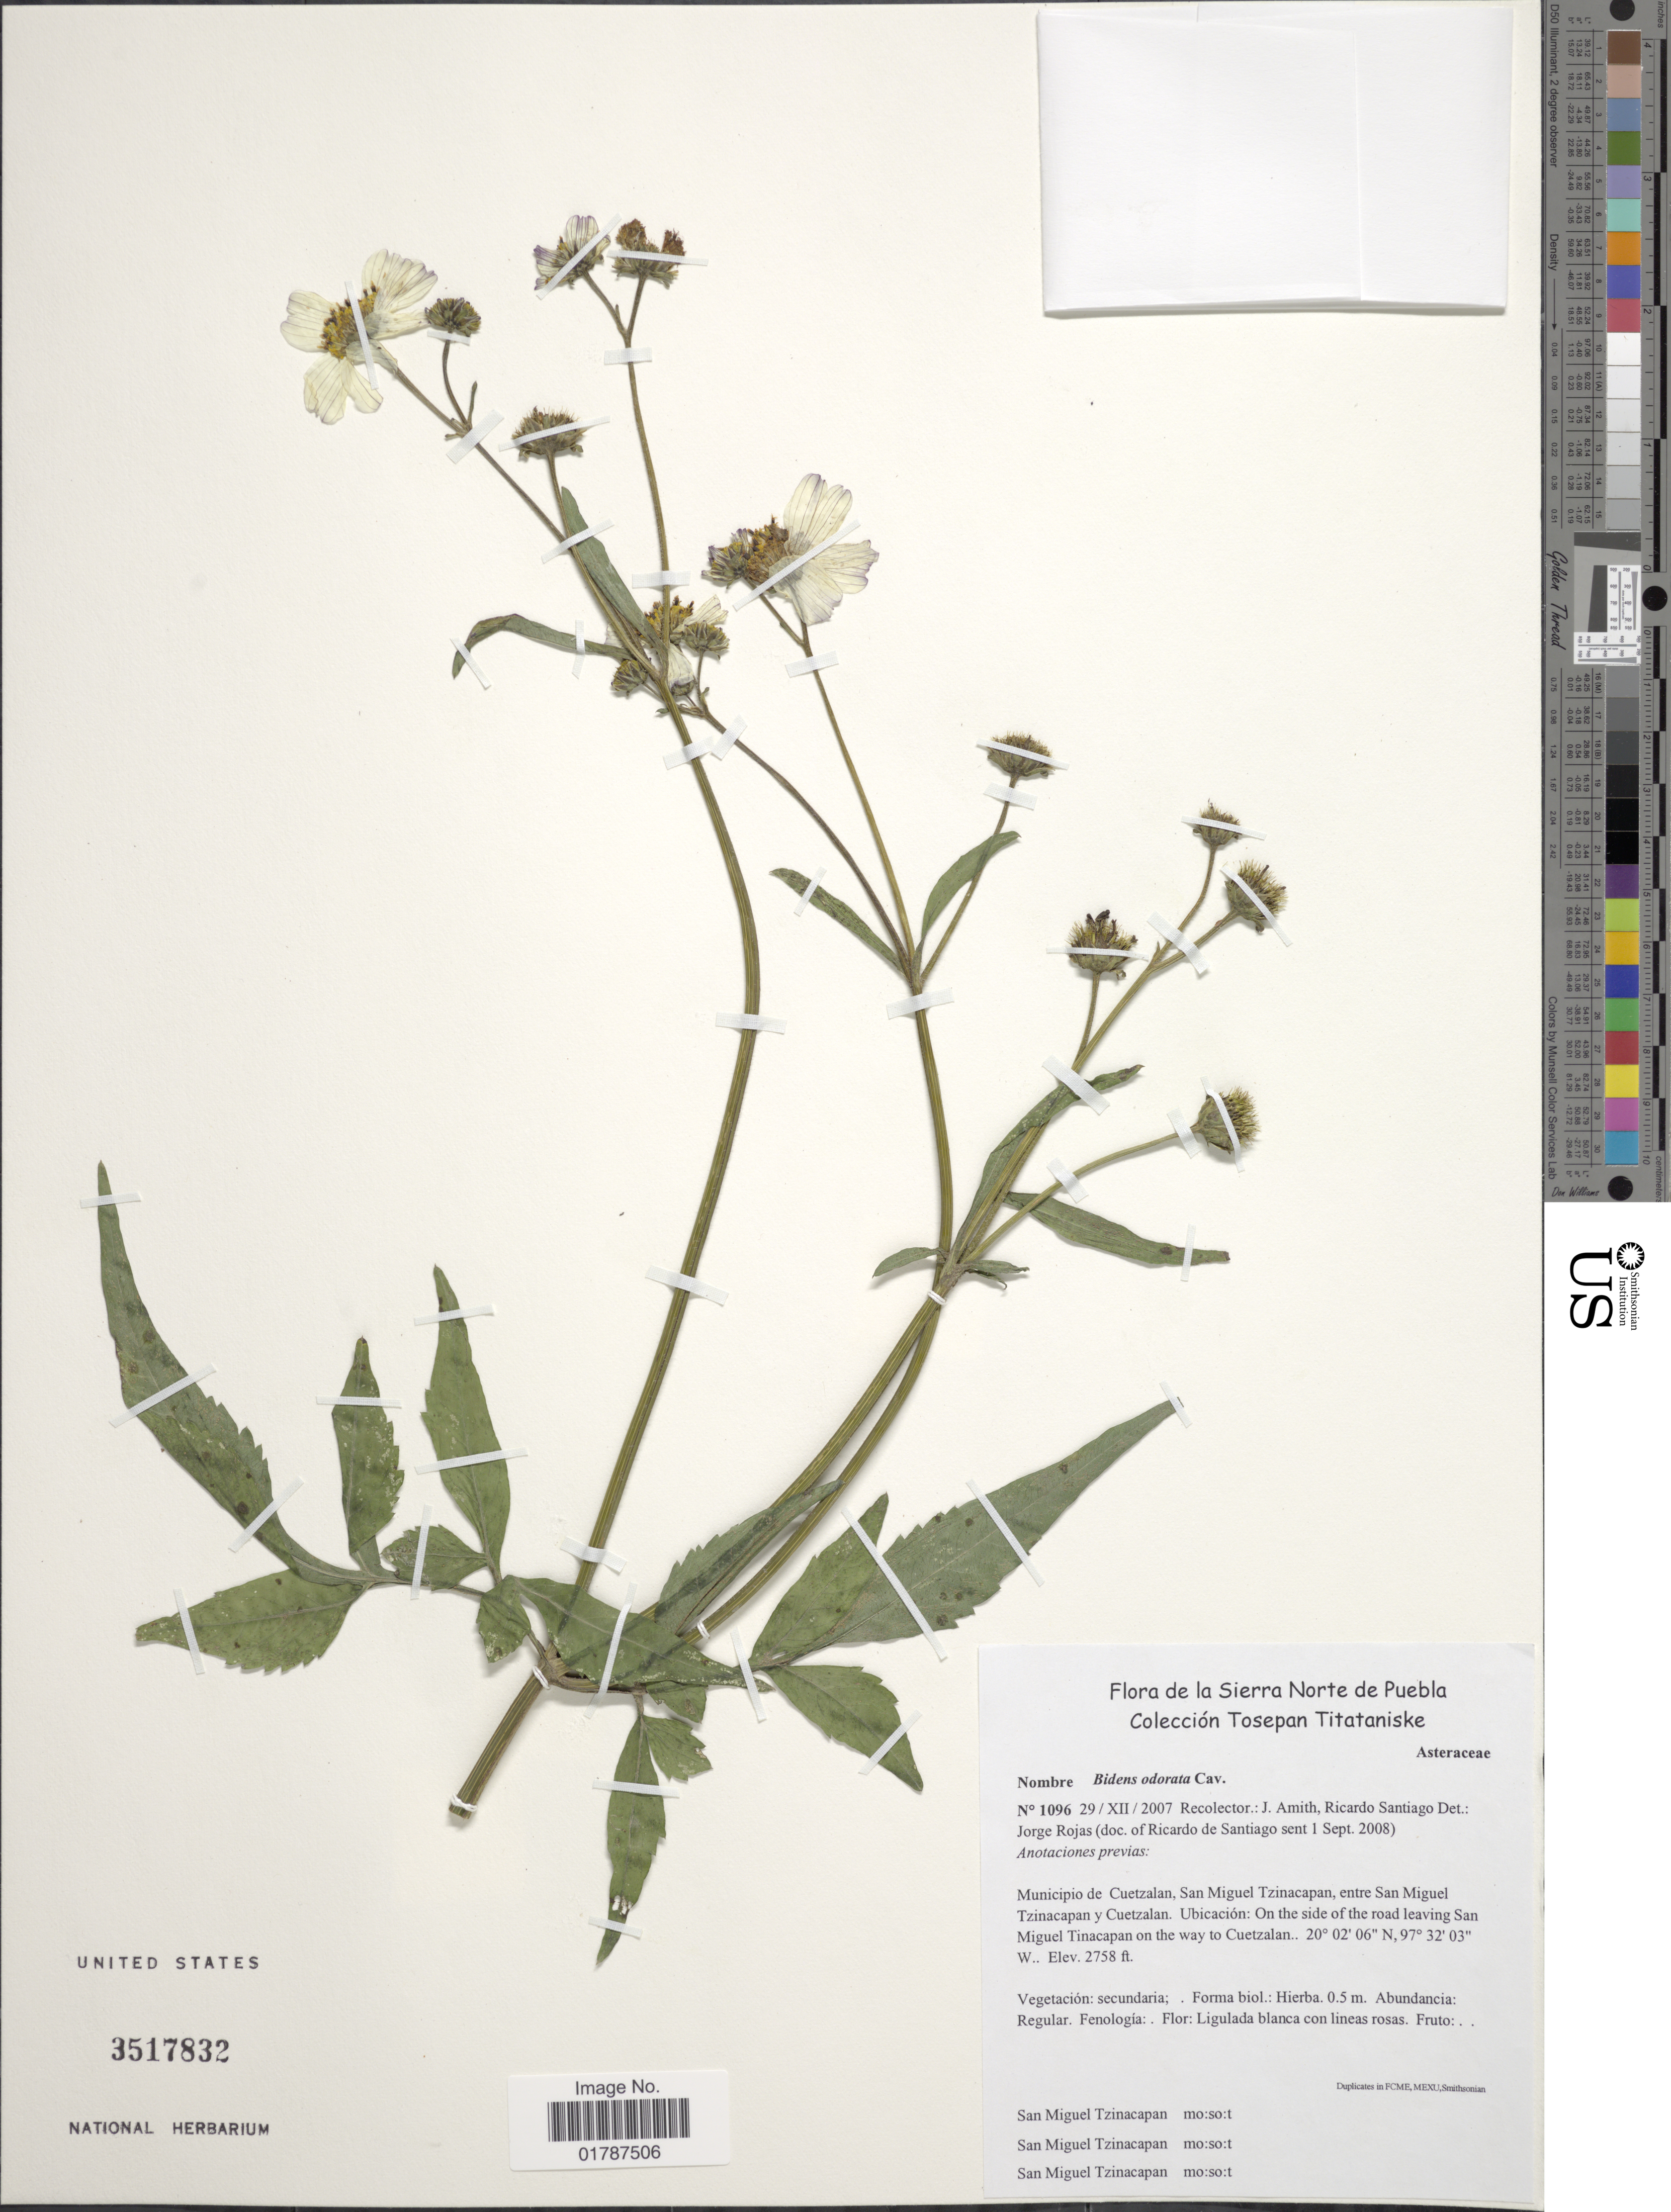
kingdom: Plantae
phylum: Tracheophyta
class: Magnoliopsida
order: Asterales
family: Asteraceae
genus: Bidens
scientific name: Bidens odorata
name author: Cav.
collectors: J. D. Amith & R. Santiago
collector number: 1096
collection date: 2007-12-29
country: Mexico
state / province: Puebla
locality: De la Sierra Norte de Puebla, Municipio de Cuetzalan, San Miquel Tzinacapan, entre San Miguel Tzinacapan y Cuetzalan, Ubicacion: On the side of the road leaving San Miguel Tinacapan on the way to Cuetzalan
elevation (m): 841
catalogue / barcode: US 3517832